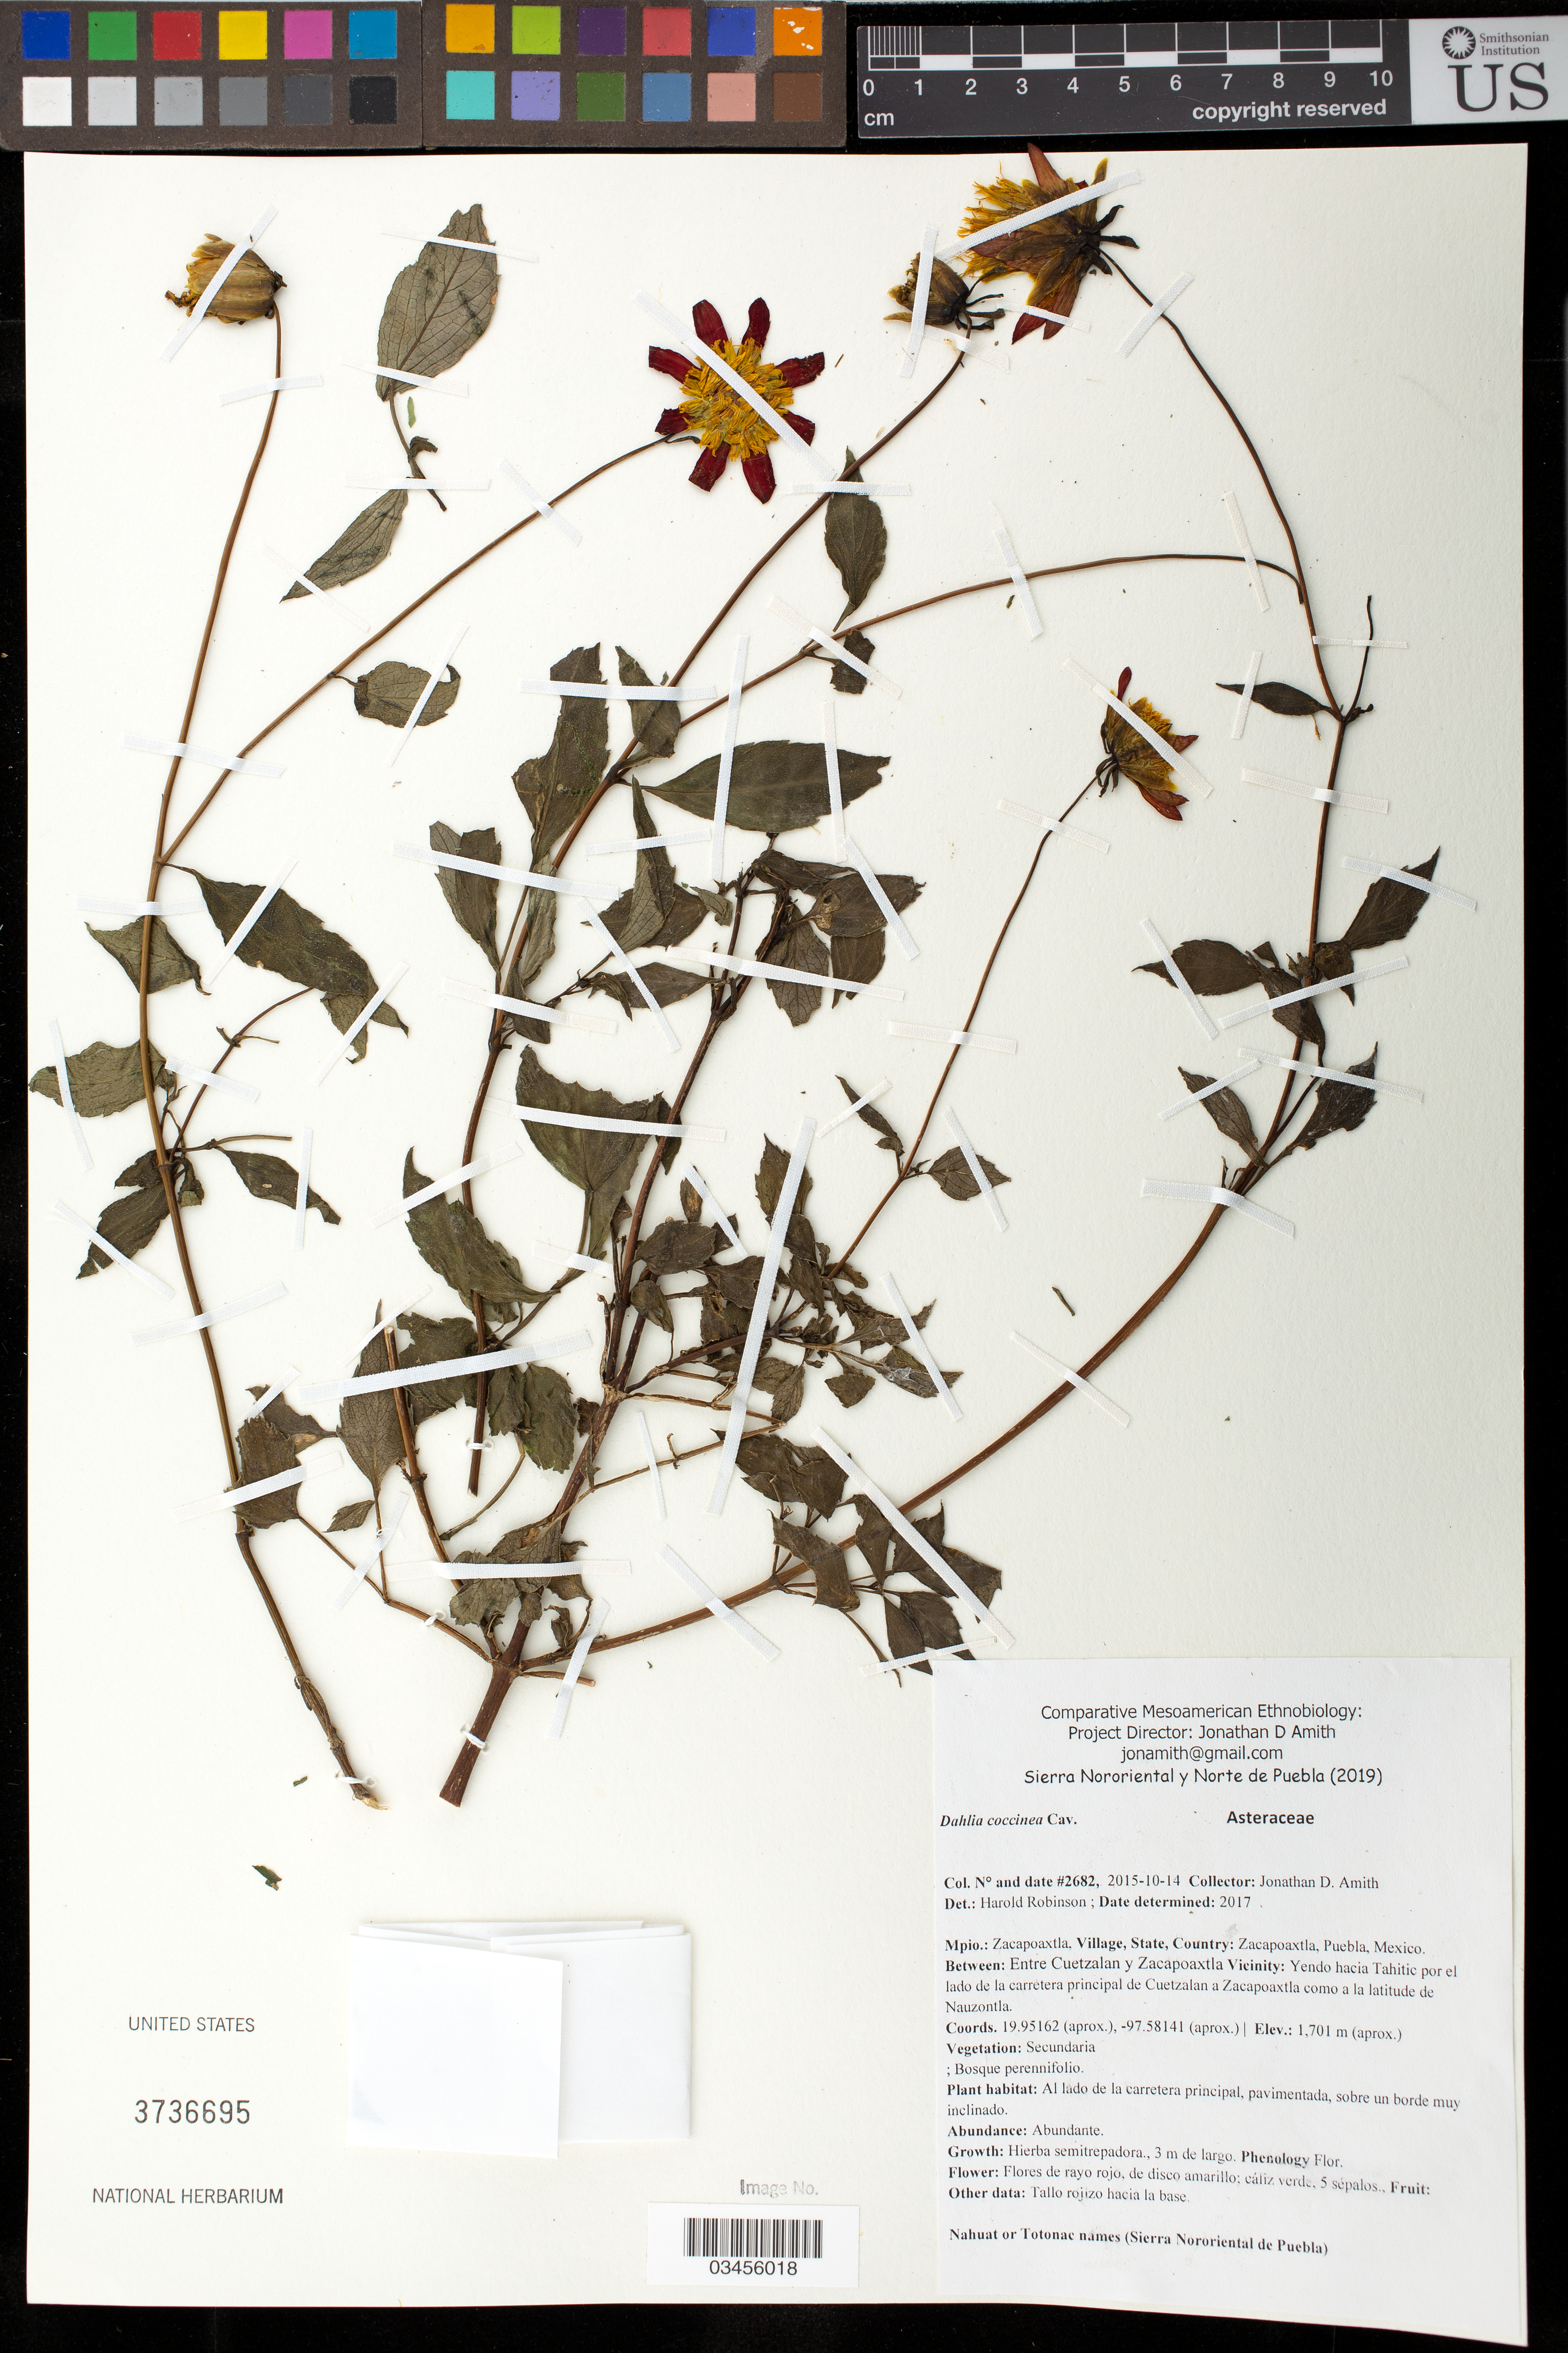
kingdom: Plantae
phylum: Tracheophyta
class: Magnoliopsida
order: Asterales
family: Asteraceae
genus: Dahlia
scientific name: Dahlia coccinea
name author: Cav.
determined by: Robinson, Harold E., (US)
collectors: J. D. Amith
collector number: JDA_02682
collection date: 2015-10-14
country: México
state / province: Puebla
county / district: Zacapoaxtla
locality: PUEBLO: Zacapoaxtla; LOCALIDAD EXACTA: Yendo hacia Tahitic por el lado de la carretera principal de Cuetzalan a Zacapoaxtla como a la altura de Nauzontla.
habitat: Bosque perennifolio | Al lado de la carretera principal, pavimentada, sobre un borde muy inclinado.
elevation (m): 1701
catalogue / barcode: US 3736695